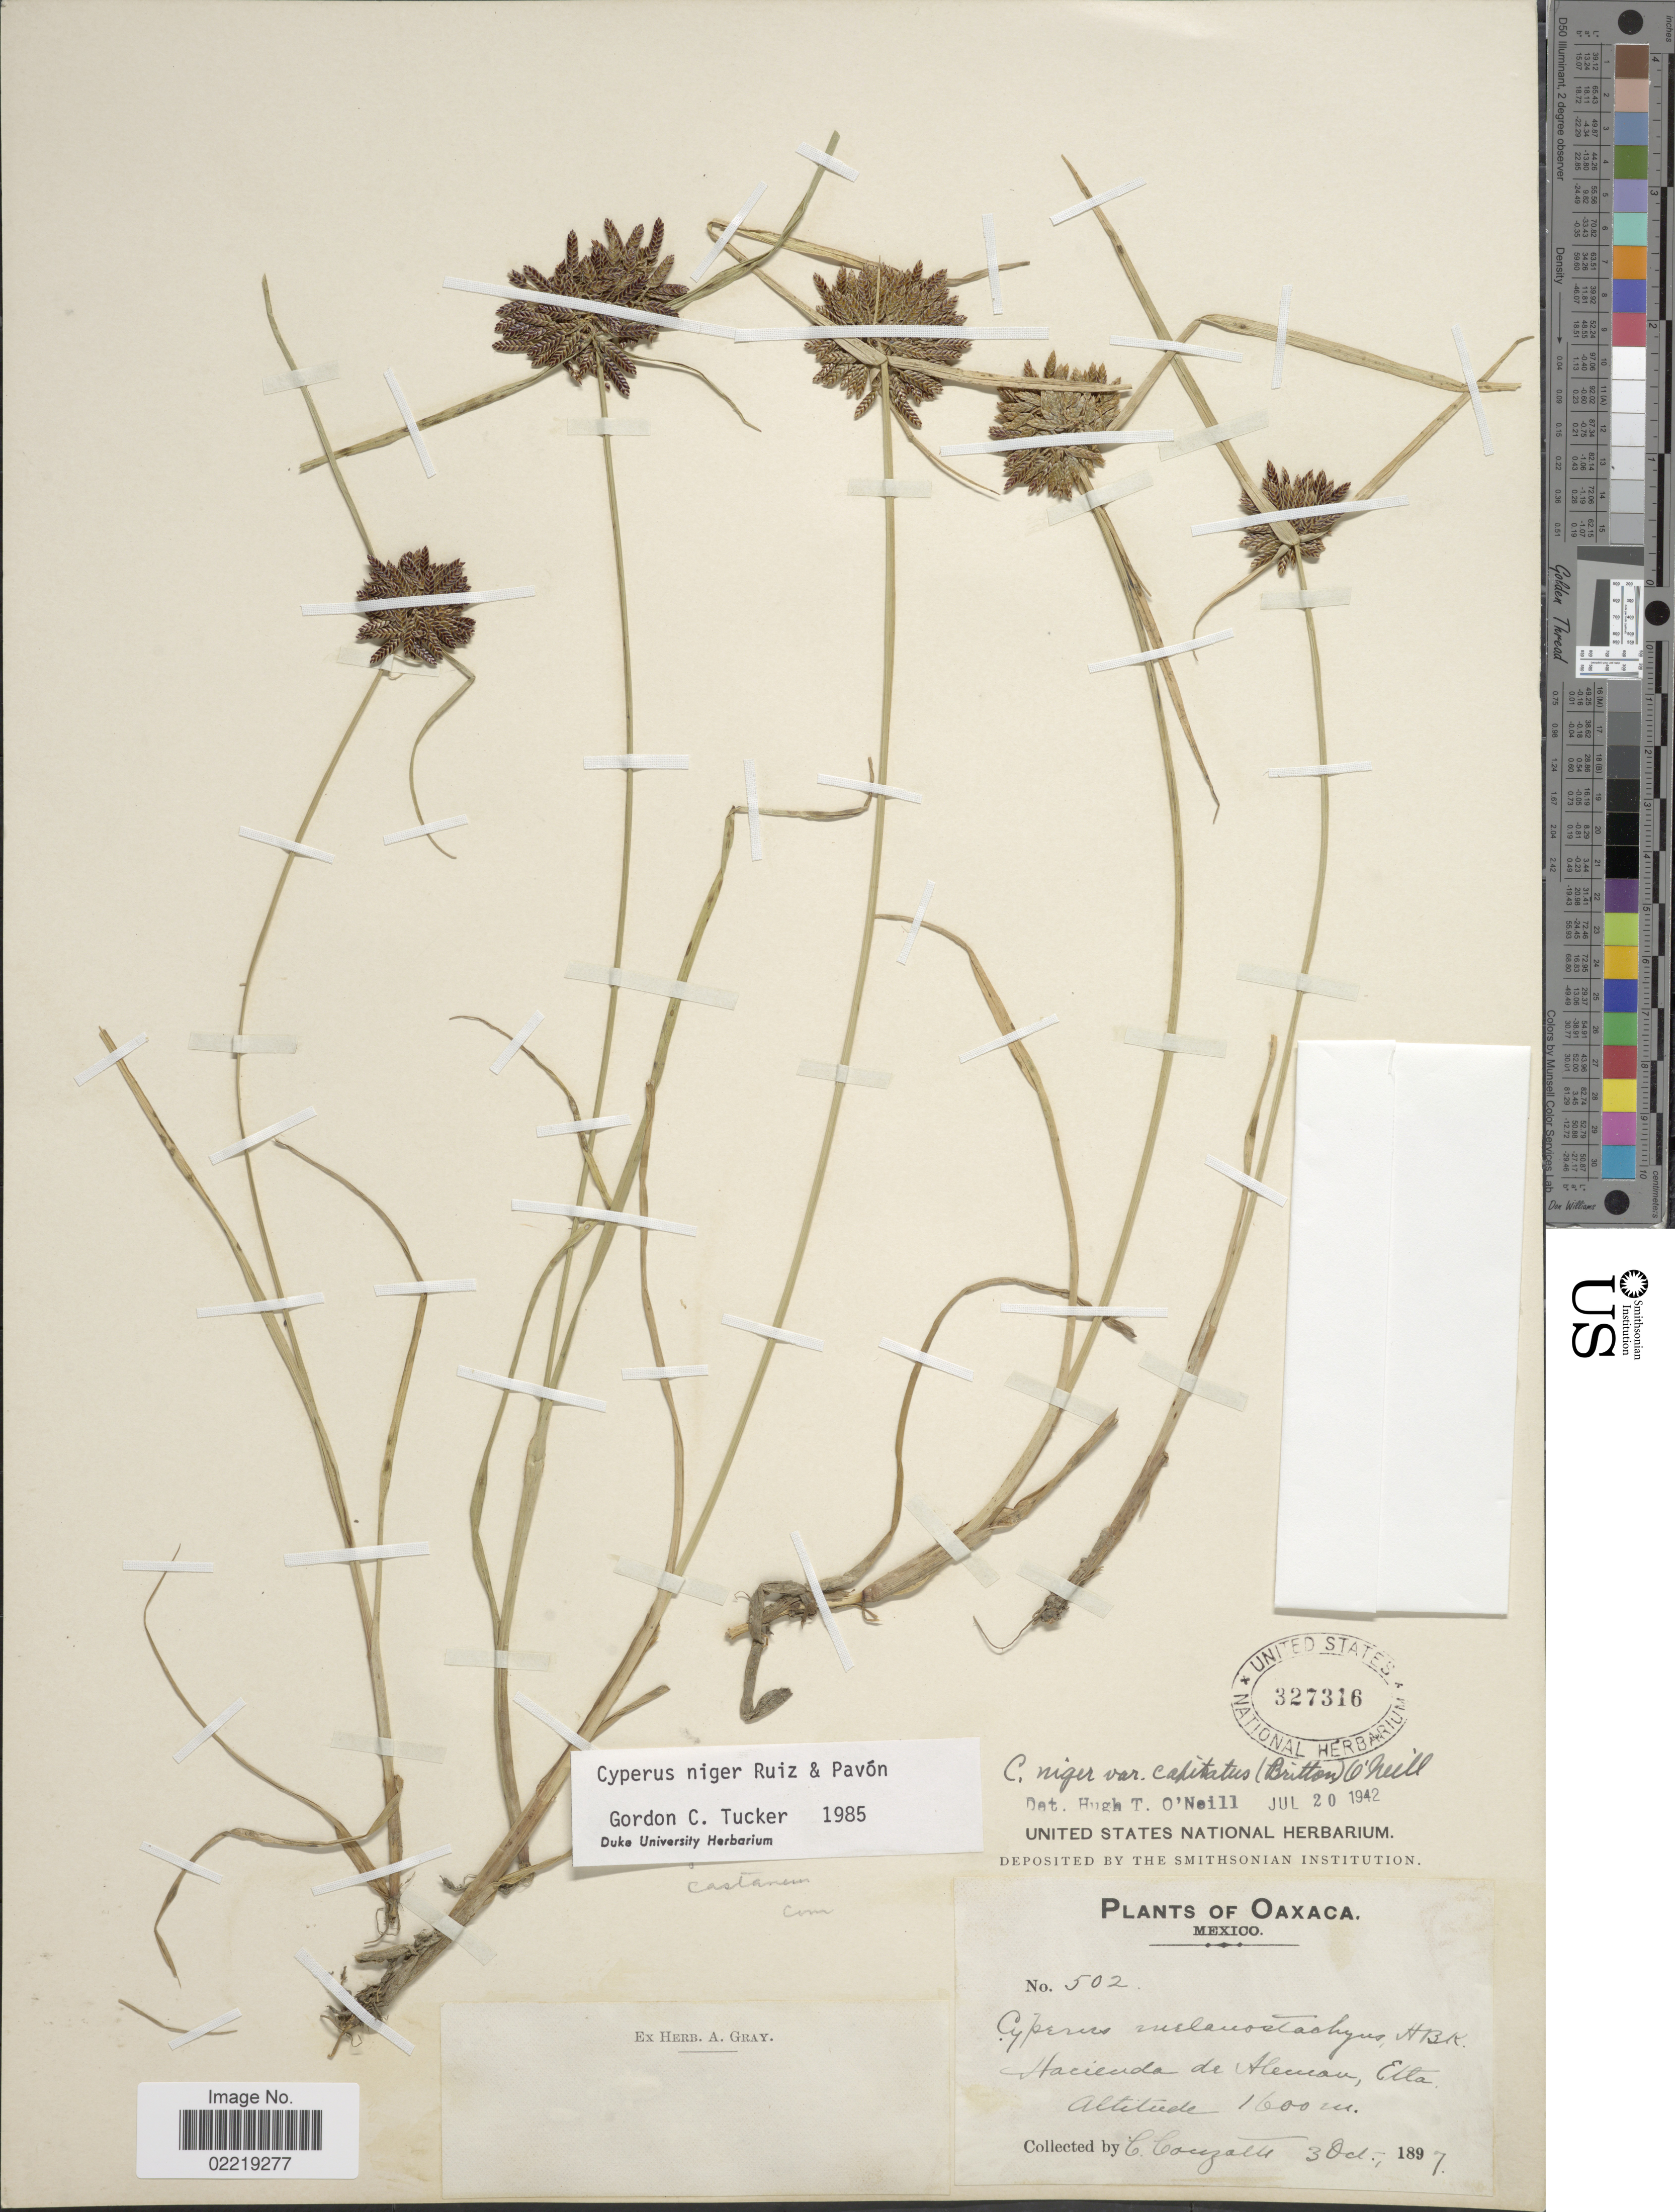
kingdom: Plantae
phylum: Tracheophyta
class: Liliopsida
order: Poales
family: Cyperaceae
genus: Cyperus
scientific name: Cyperus niger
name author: Ruiz & Pav.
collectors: C. Couzatti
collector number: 502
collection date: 1897-10-03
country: Mexico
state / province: Oaxaca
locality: Oaxaca, Mexico, Hacienda deAleucan, Elta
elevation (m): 1600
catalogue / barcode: US 327316